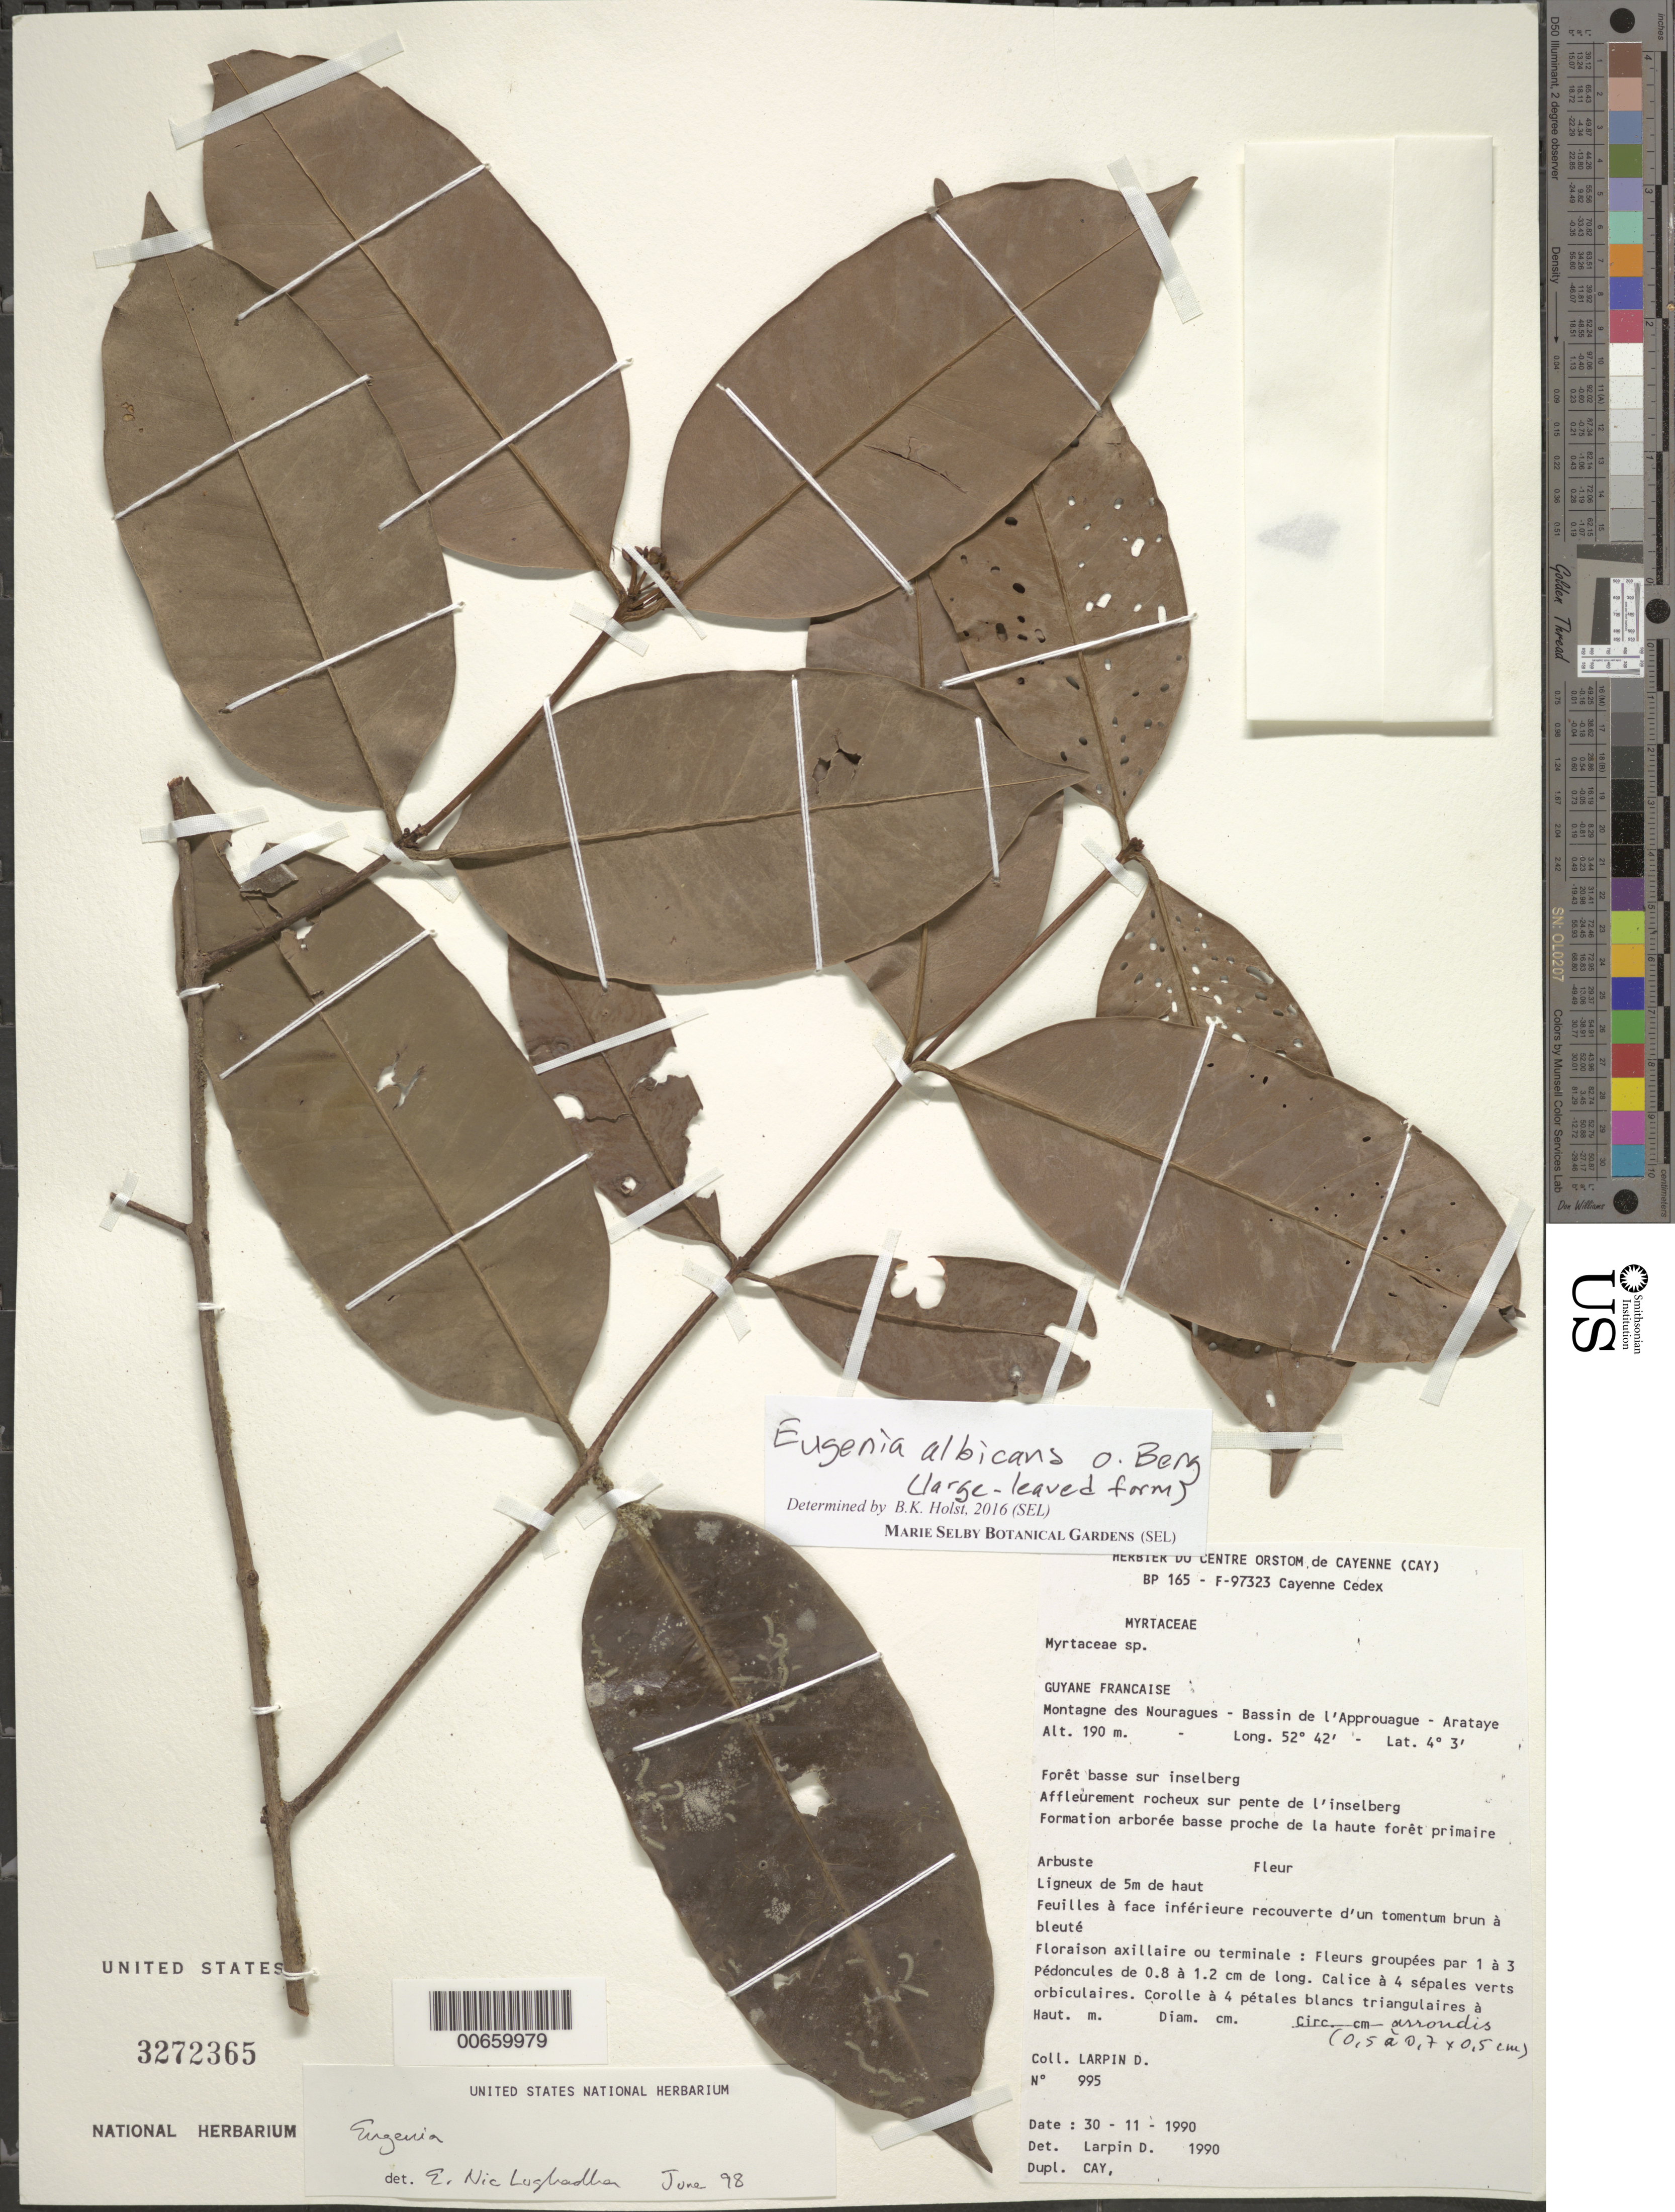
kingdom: Plantae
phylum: Tracheophyta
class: Magnoliopsida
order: Myrtales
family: Myrtaceae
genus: Eugenia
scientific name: Eugenia albicans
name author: (O. Berg) Urb.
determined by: Holst, Bruce K.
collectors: D. Larpin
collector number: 995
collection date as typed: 30-Nov-90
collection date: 1990-11-30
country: French Guiana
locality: Station des Nouragues, Bassin de l'Approuague, Arataye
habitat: Low altitude forest on inselberg; affleurement rocheux sur pente de l'inselberg; formation arboree basse proche de la haute foret primaire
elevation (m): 190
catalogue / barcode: US 3272365